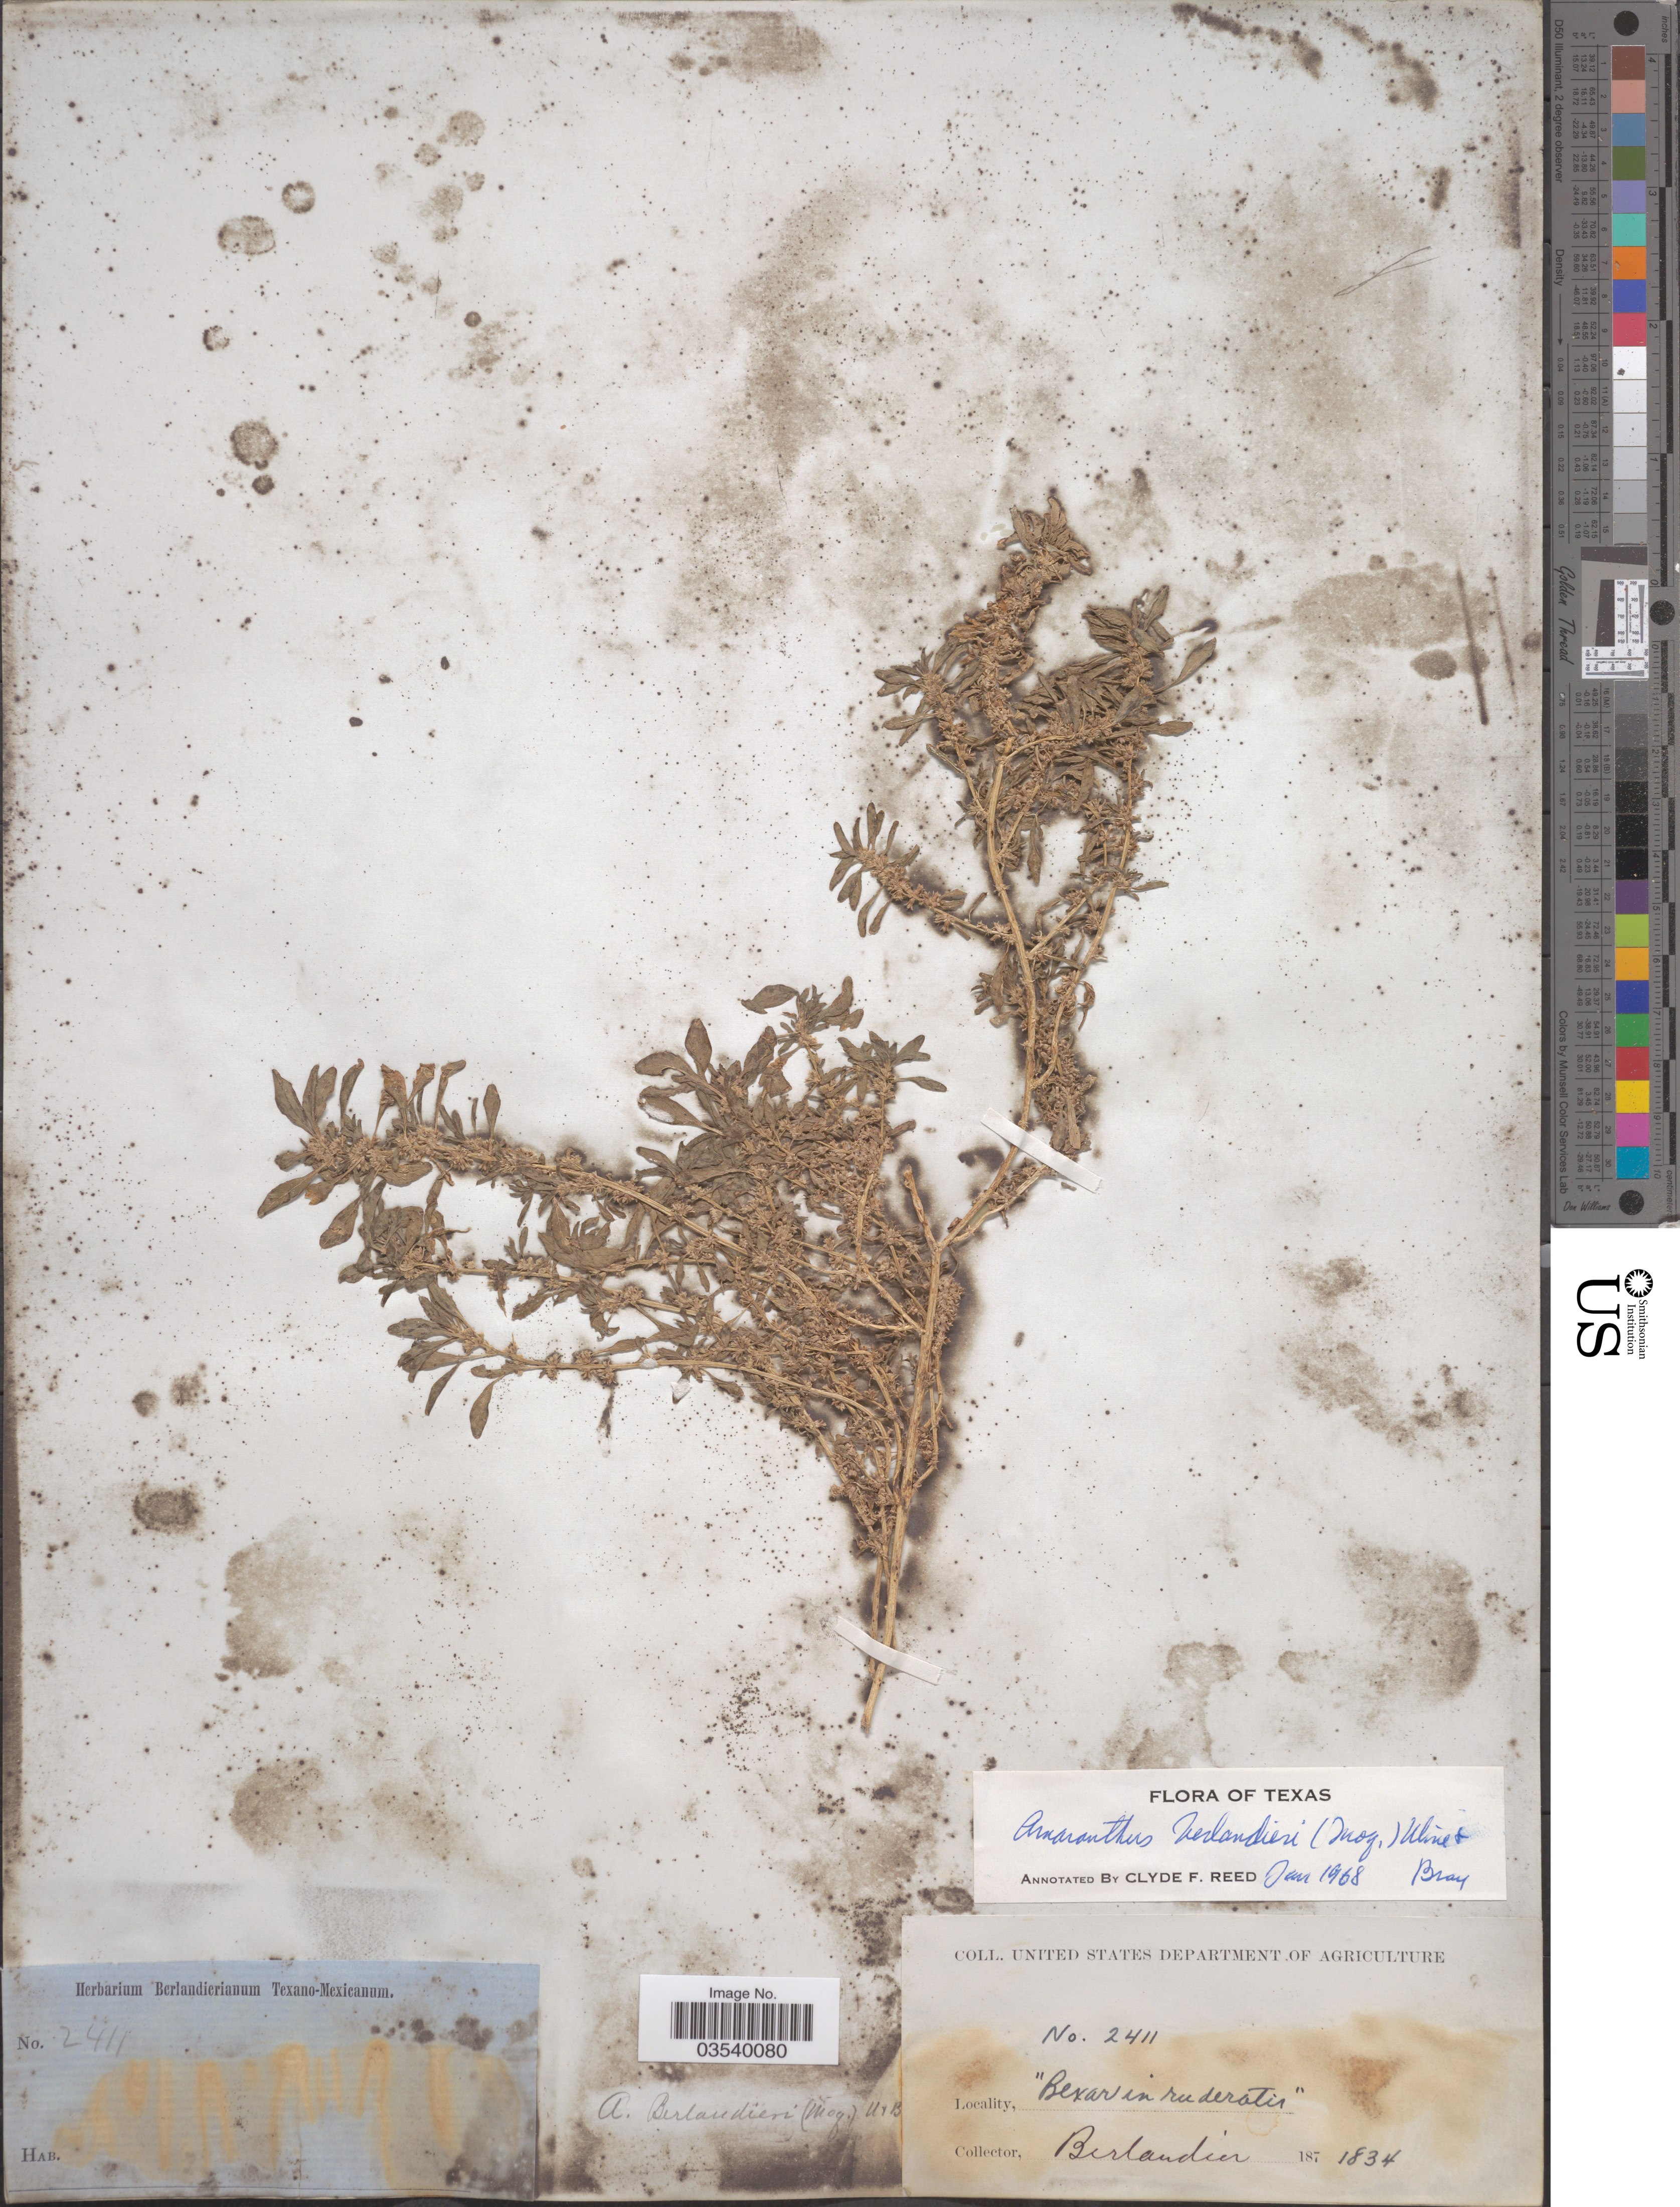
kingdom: Plantae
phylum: Tracheophyta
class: Magnoliopsida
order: Caryophyllales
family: Amaranthaceae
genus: Amaranthus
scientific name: Amaranthus berlandieri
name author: (Moq.) Uline & W.L. Bray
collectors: J. L. Berlandier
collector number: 2411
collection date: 1834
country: United States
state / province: Texas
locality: Bexar in ruderatis